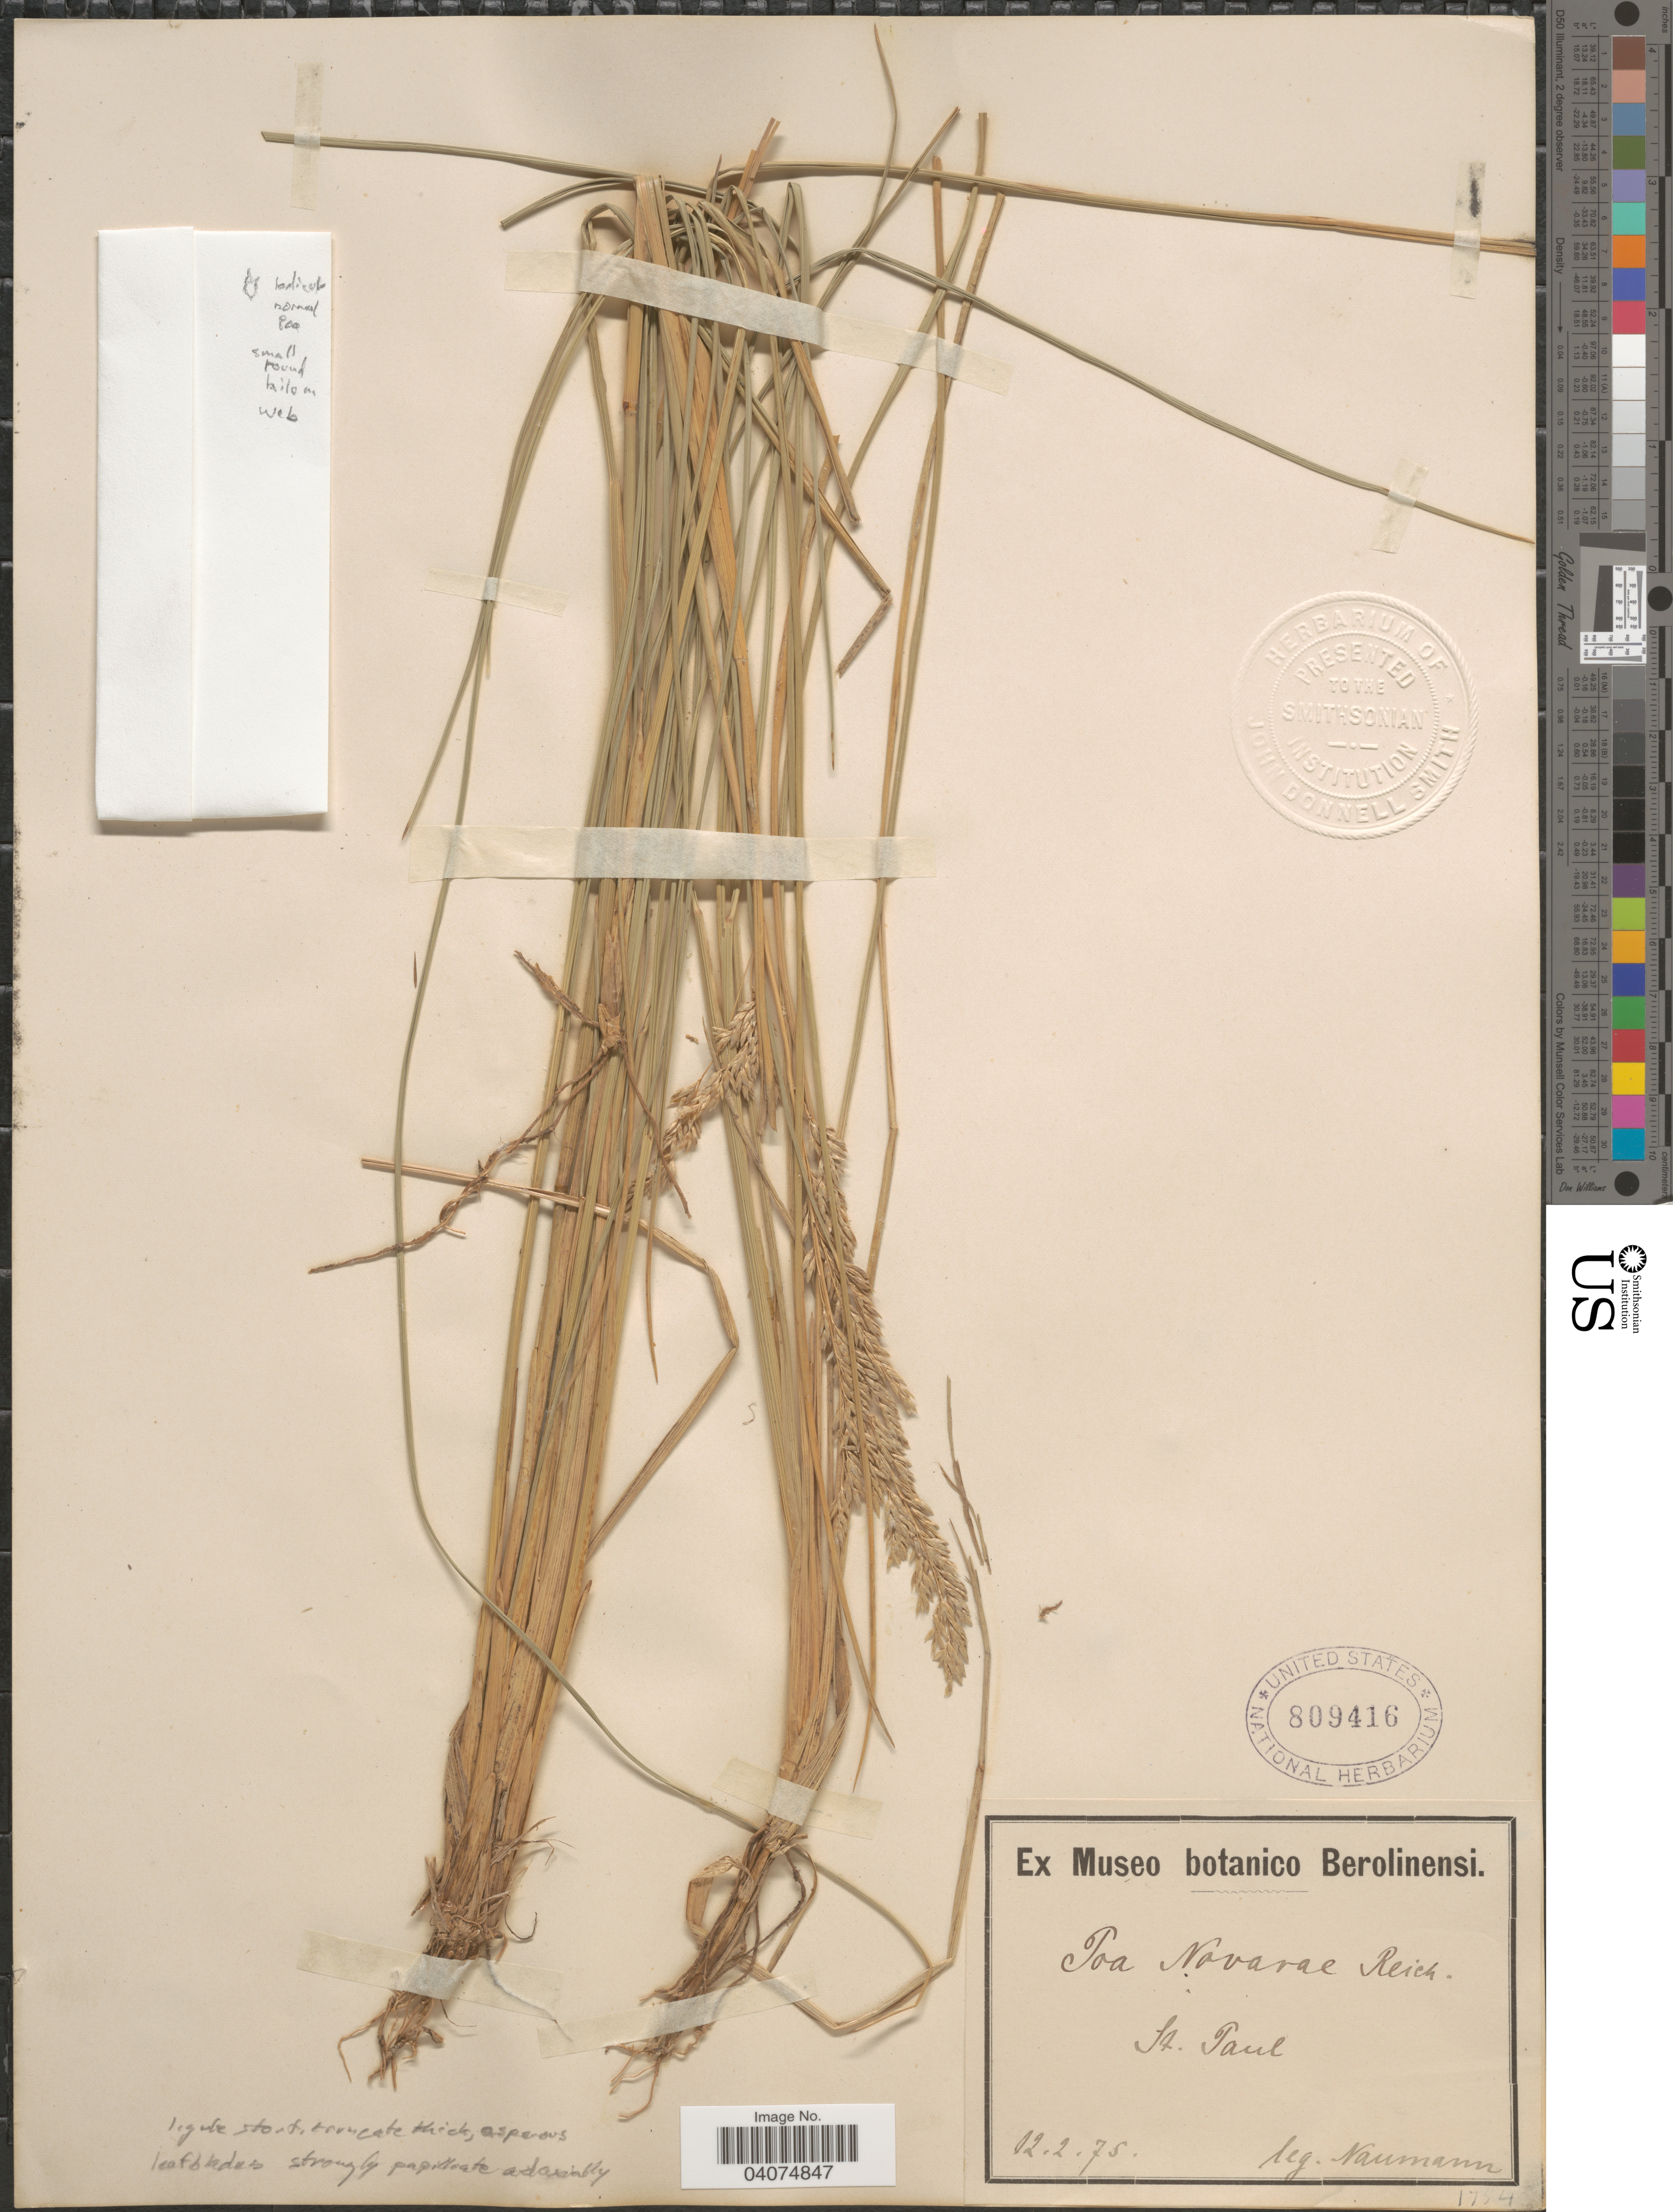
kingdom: Plantae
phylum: Tracheophyta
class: Liliopsida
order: Poales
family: Poaceae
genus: Poa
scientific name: Poa novarae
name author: Reichardt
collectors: -. Naumann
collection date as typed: Transcribed d/m/y: 12/2/75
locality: St. Paul.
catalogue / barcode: US 809416